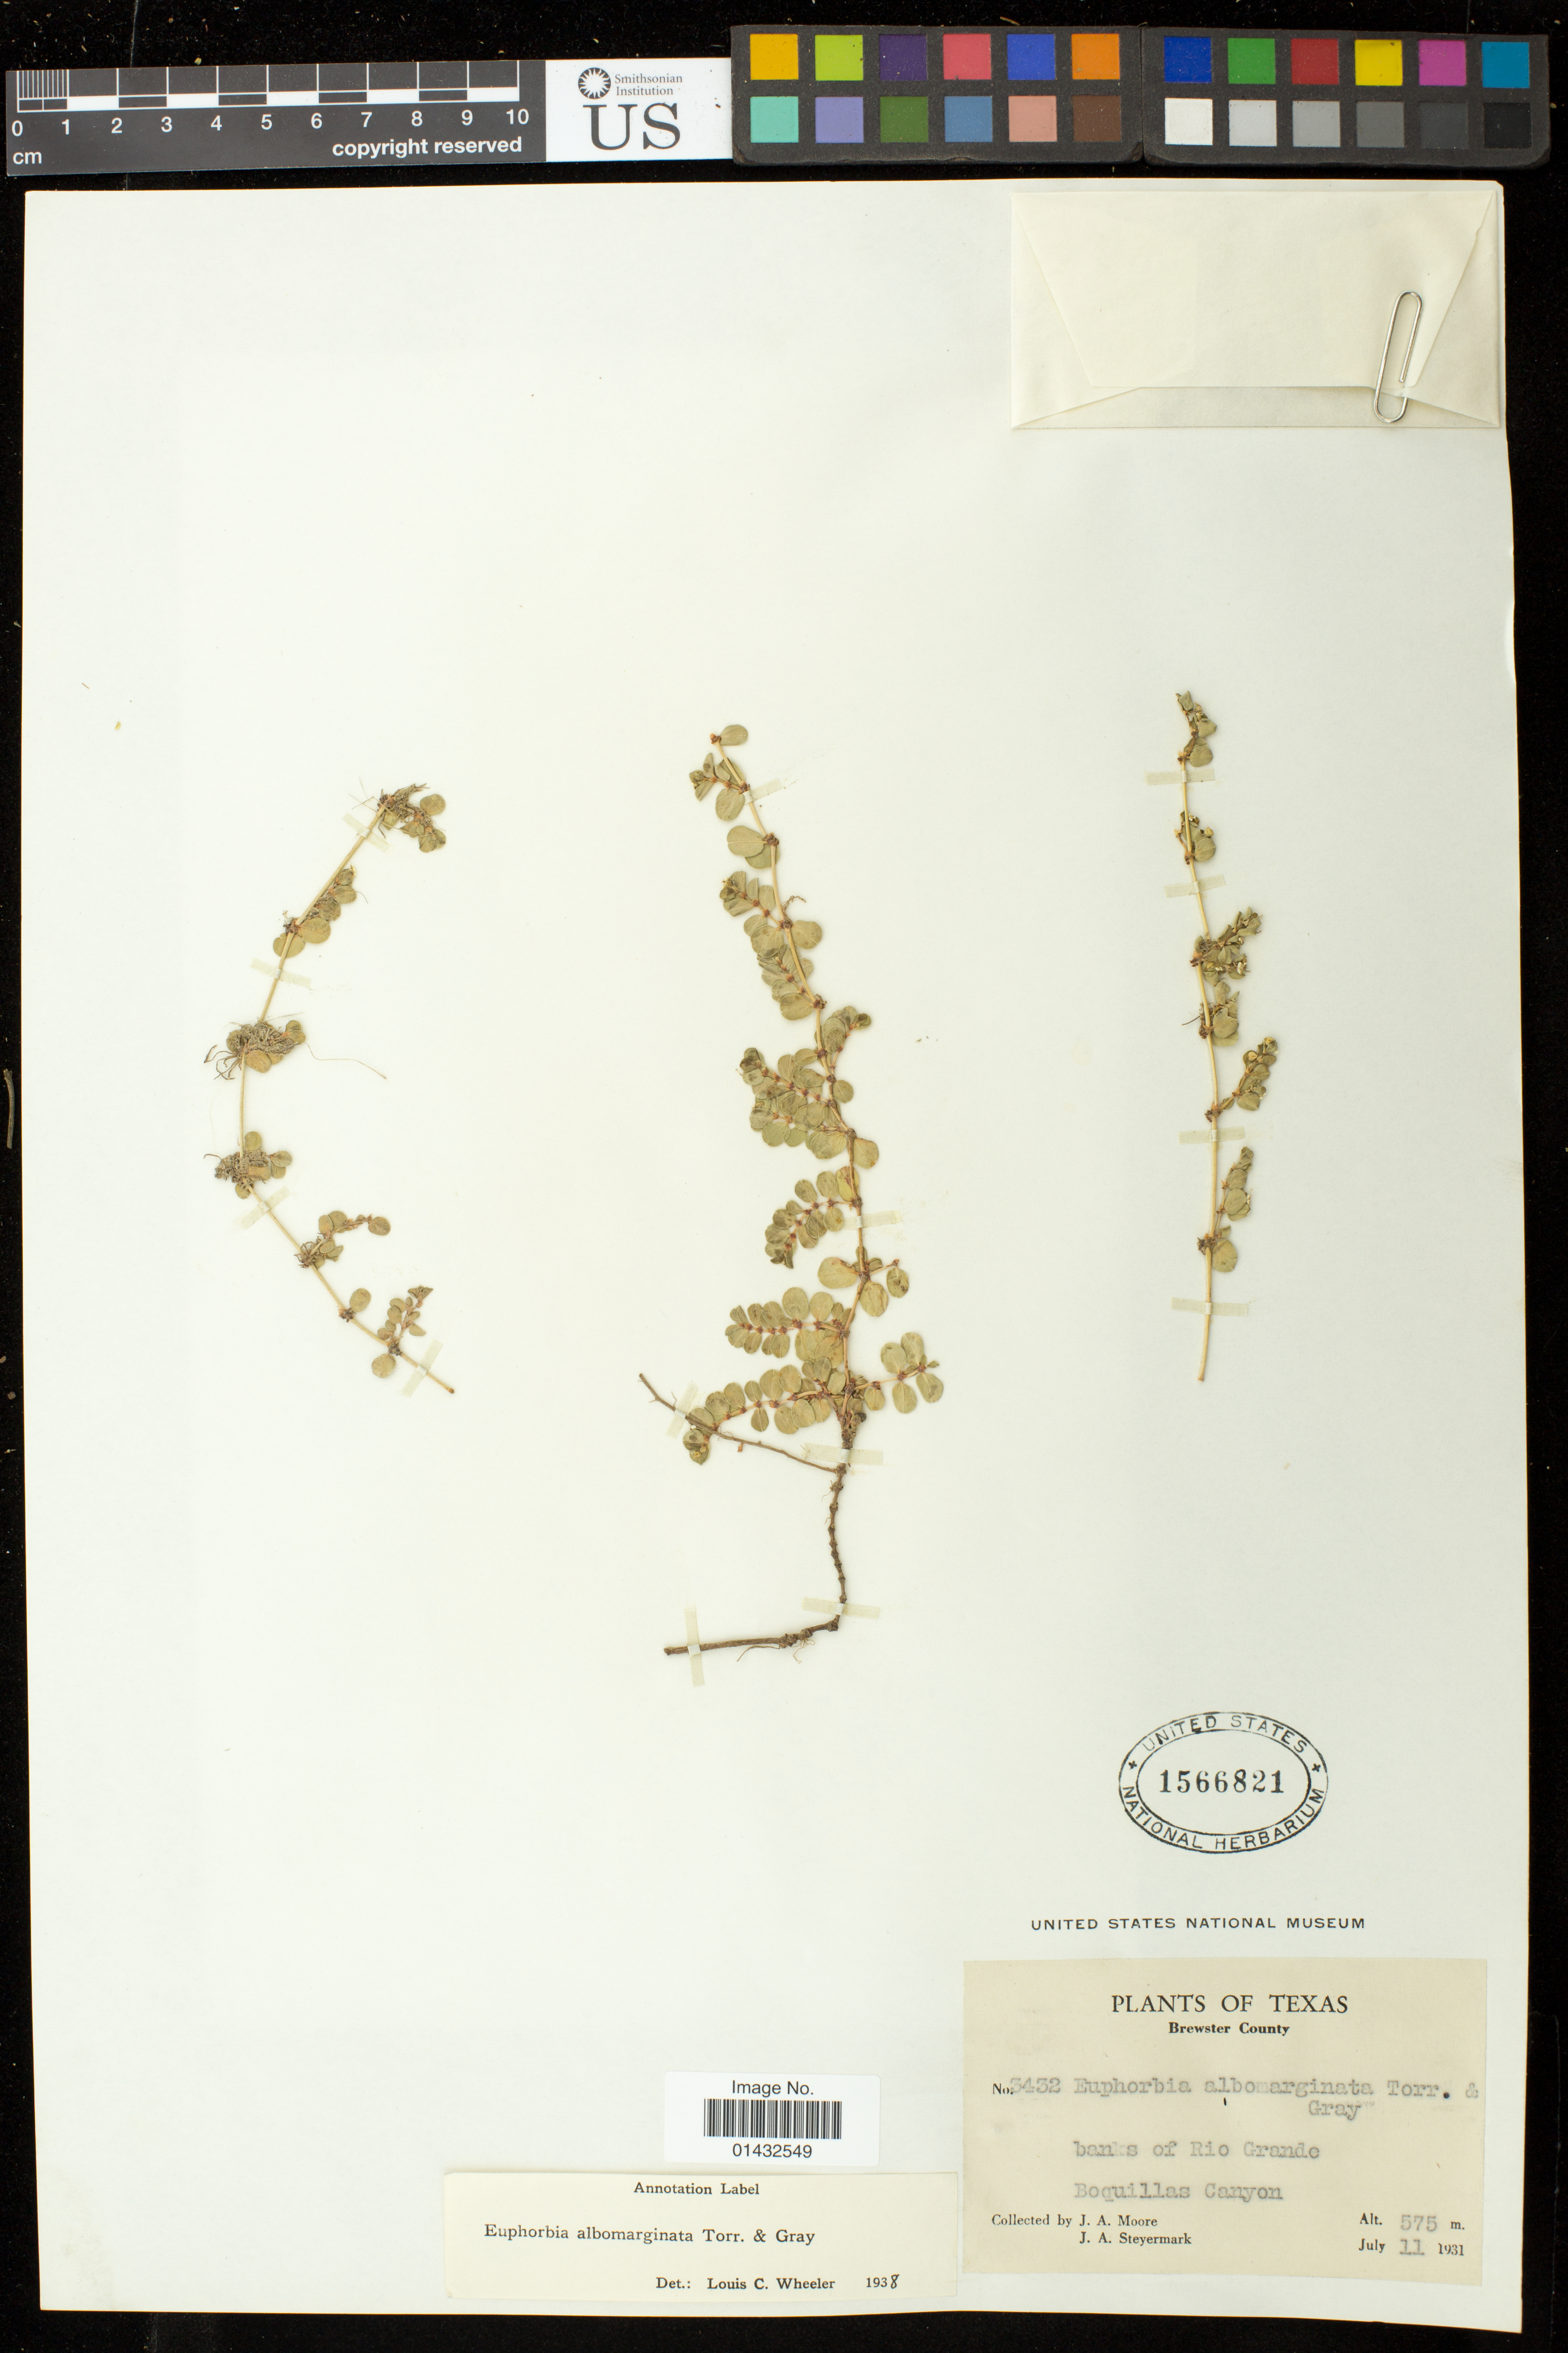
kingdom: Plantae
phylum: Tracheophyta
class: Magnoliopsida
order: Malpighiales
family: Euphorbiaceae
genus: Euphorbia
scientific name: Euphorbia albomarginata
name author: Torr. & A. Gray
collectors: J. A. Moore & J. Steyermark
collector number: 3432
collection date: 1931-07-11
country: United States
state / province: Texas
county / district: Brewster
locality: Banks of Rio Grande; Boquillas Canyon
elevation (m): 575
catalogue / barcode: US 1566821